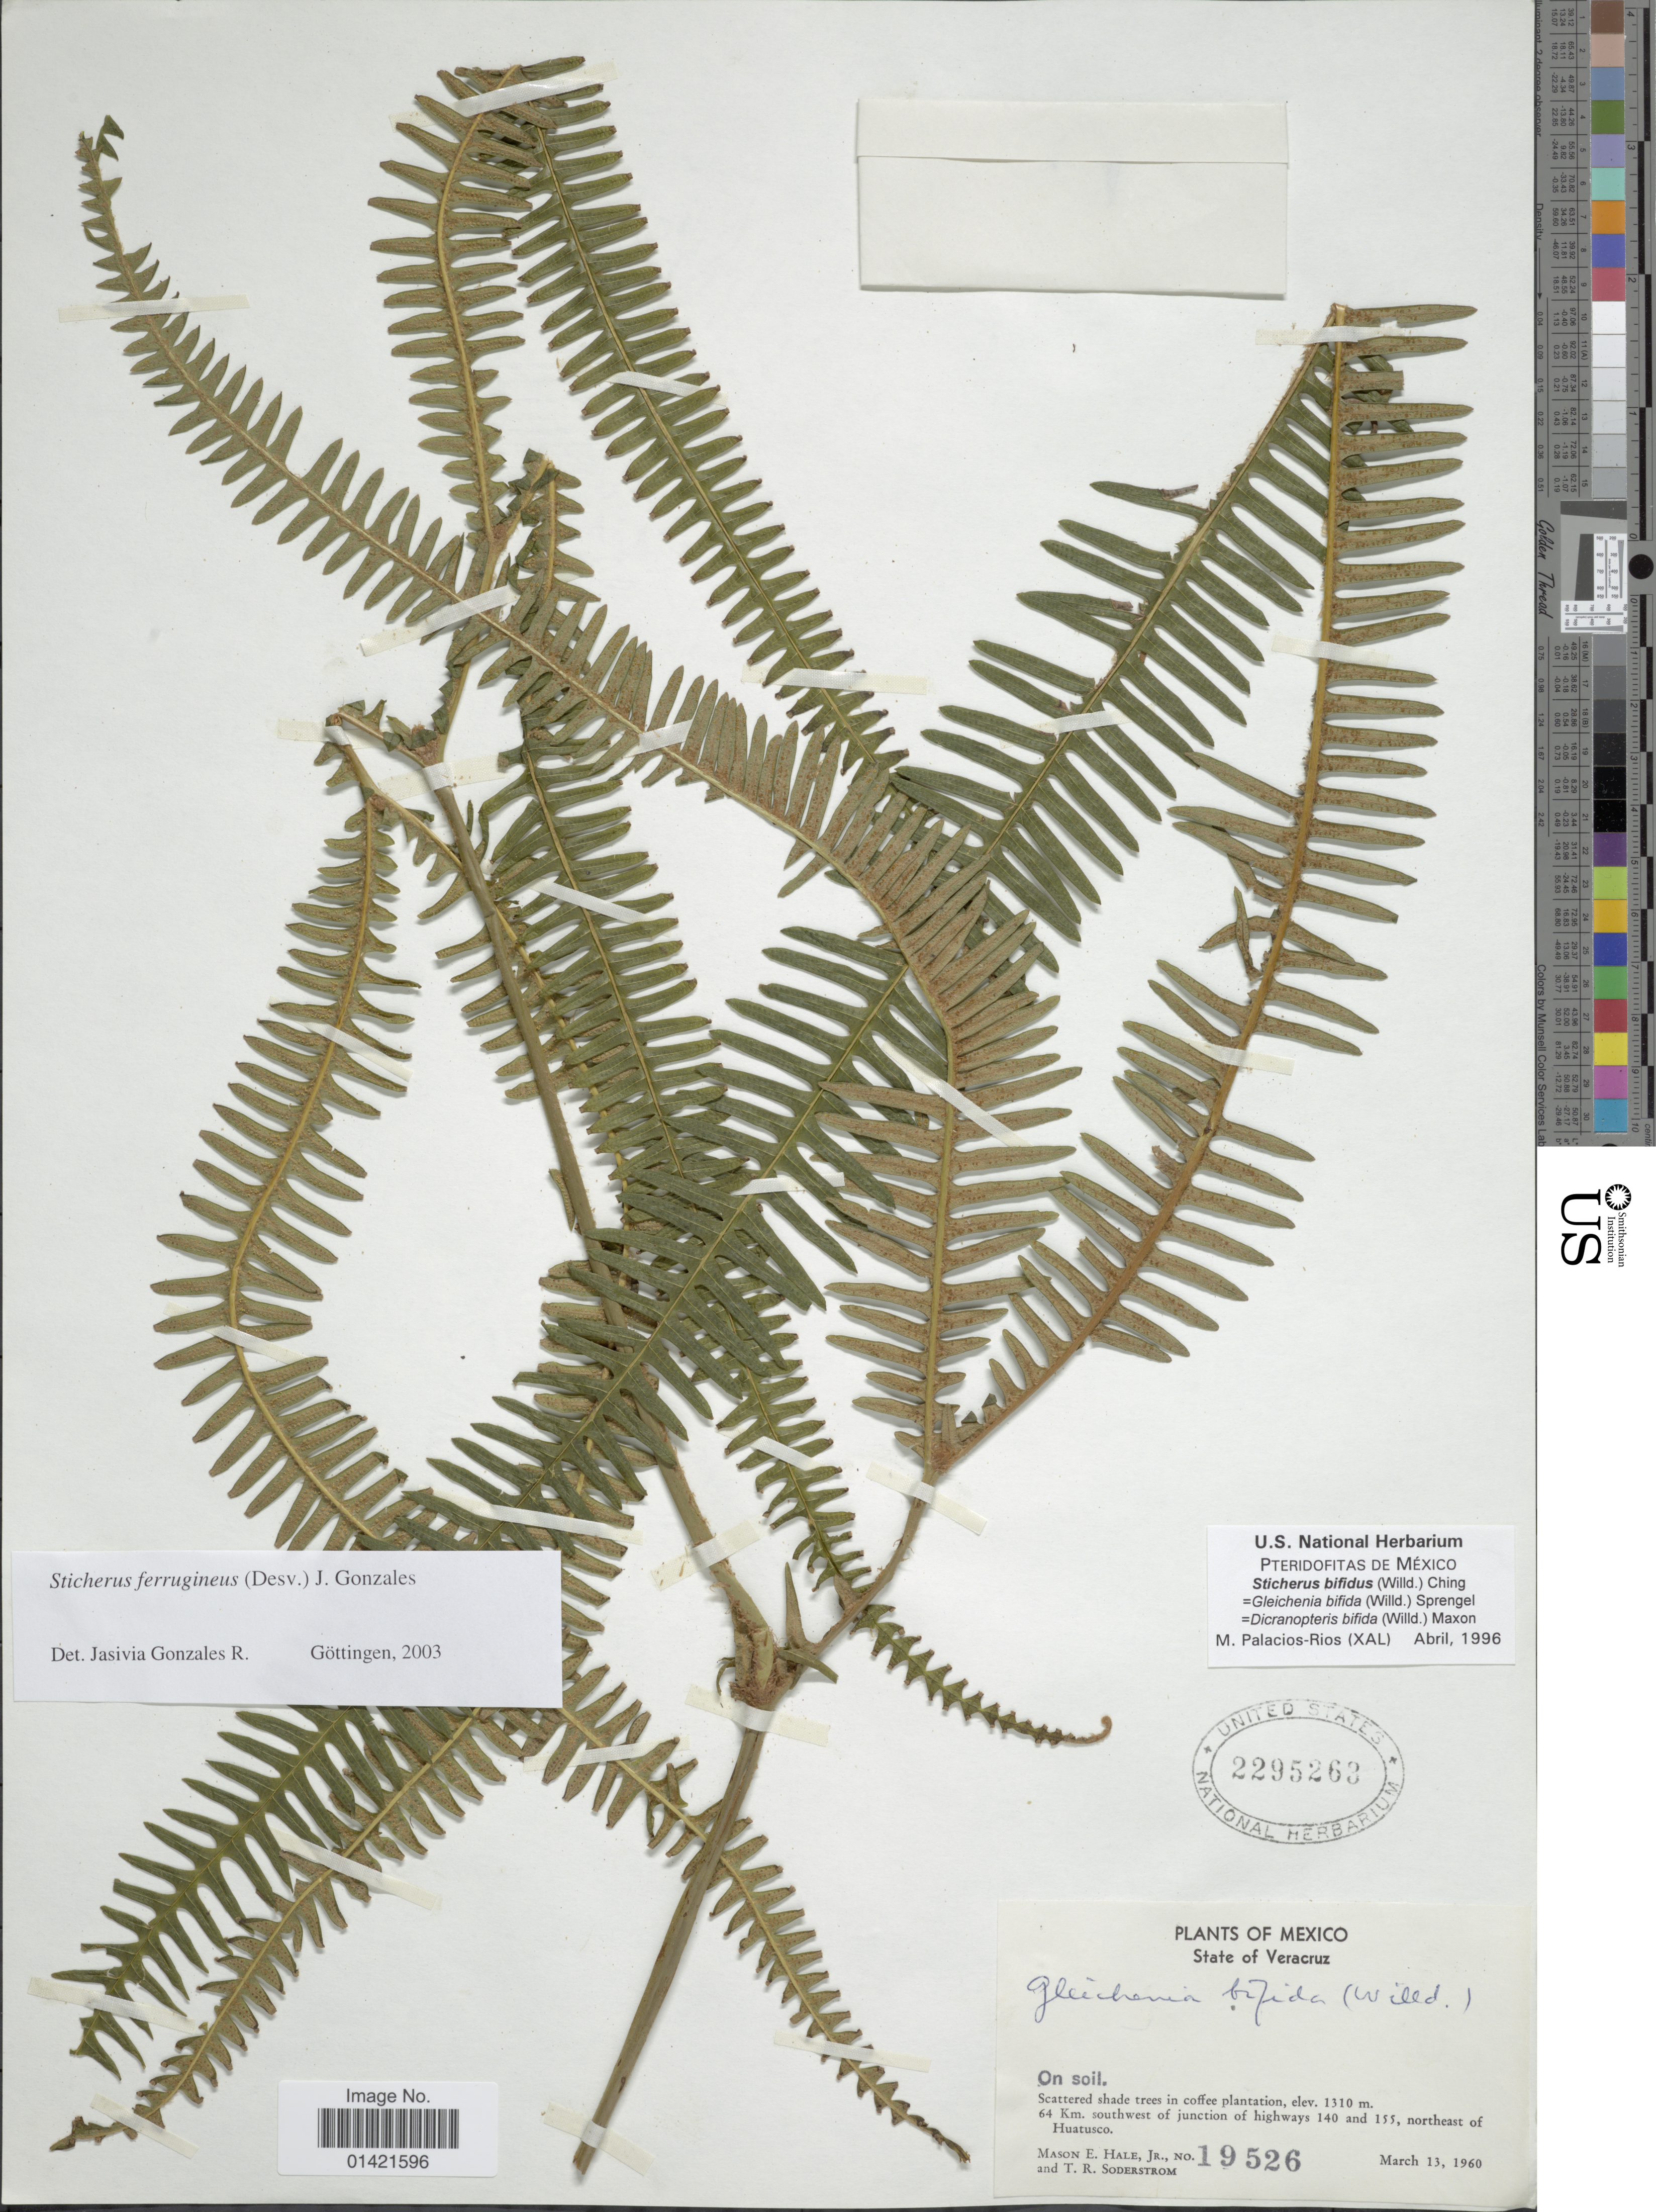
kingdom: Plantae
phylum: Tracheophyta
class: Polypodiopsida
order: Gleicheniales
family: Gleicheniaceae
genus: Sticherus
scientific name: Sticherus ferrugineus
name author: (Desv.) J. Gonzales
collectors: M. Hale & T. R. Soderstrom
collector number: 19526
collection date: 1960-03-13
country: Mexico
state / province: Veracruz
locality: State of Veracruz. 64 Km. southwest of junction on highways 140 and 155, northeast of Huatusco.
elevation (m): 1310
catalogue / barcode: US 2295263